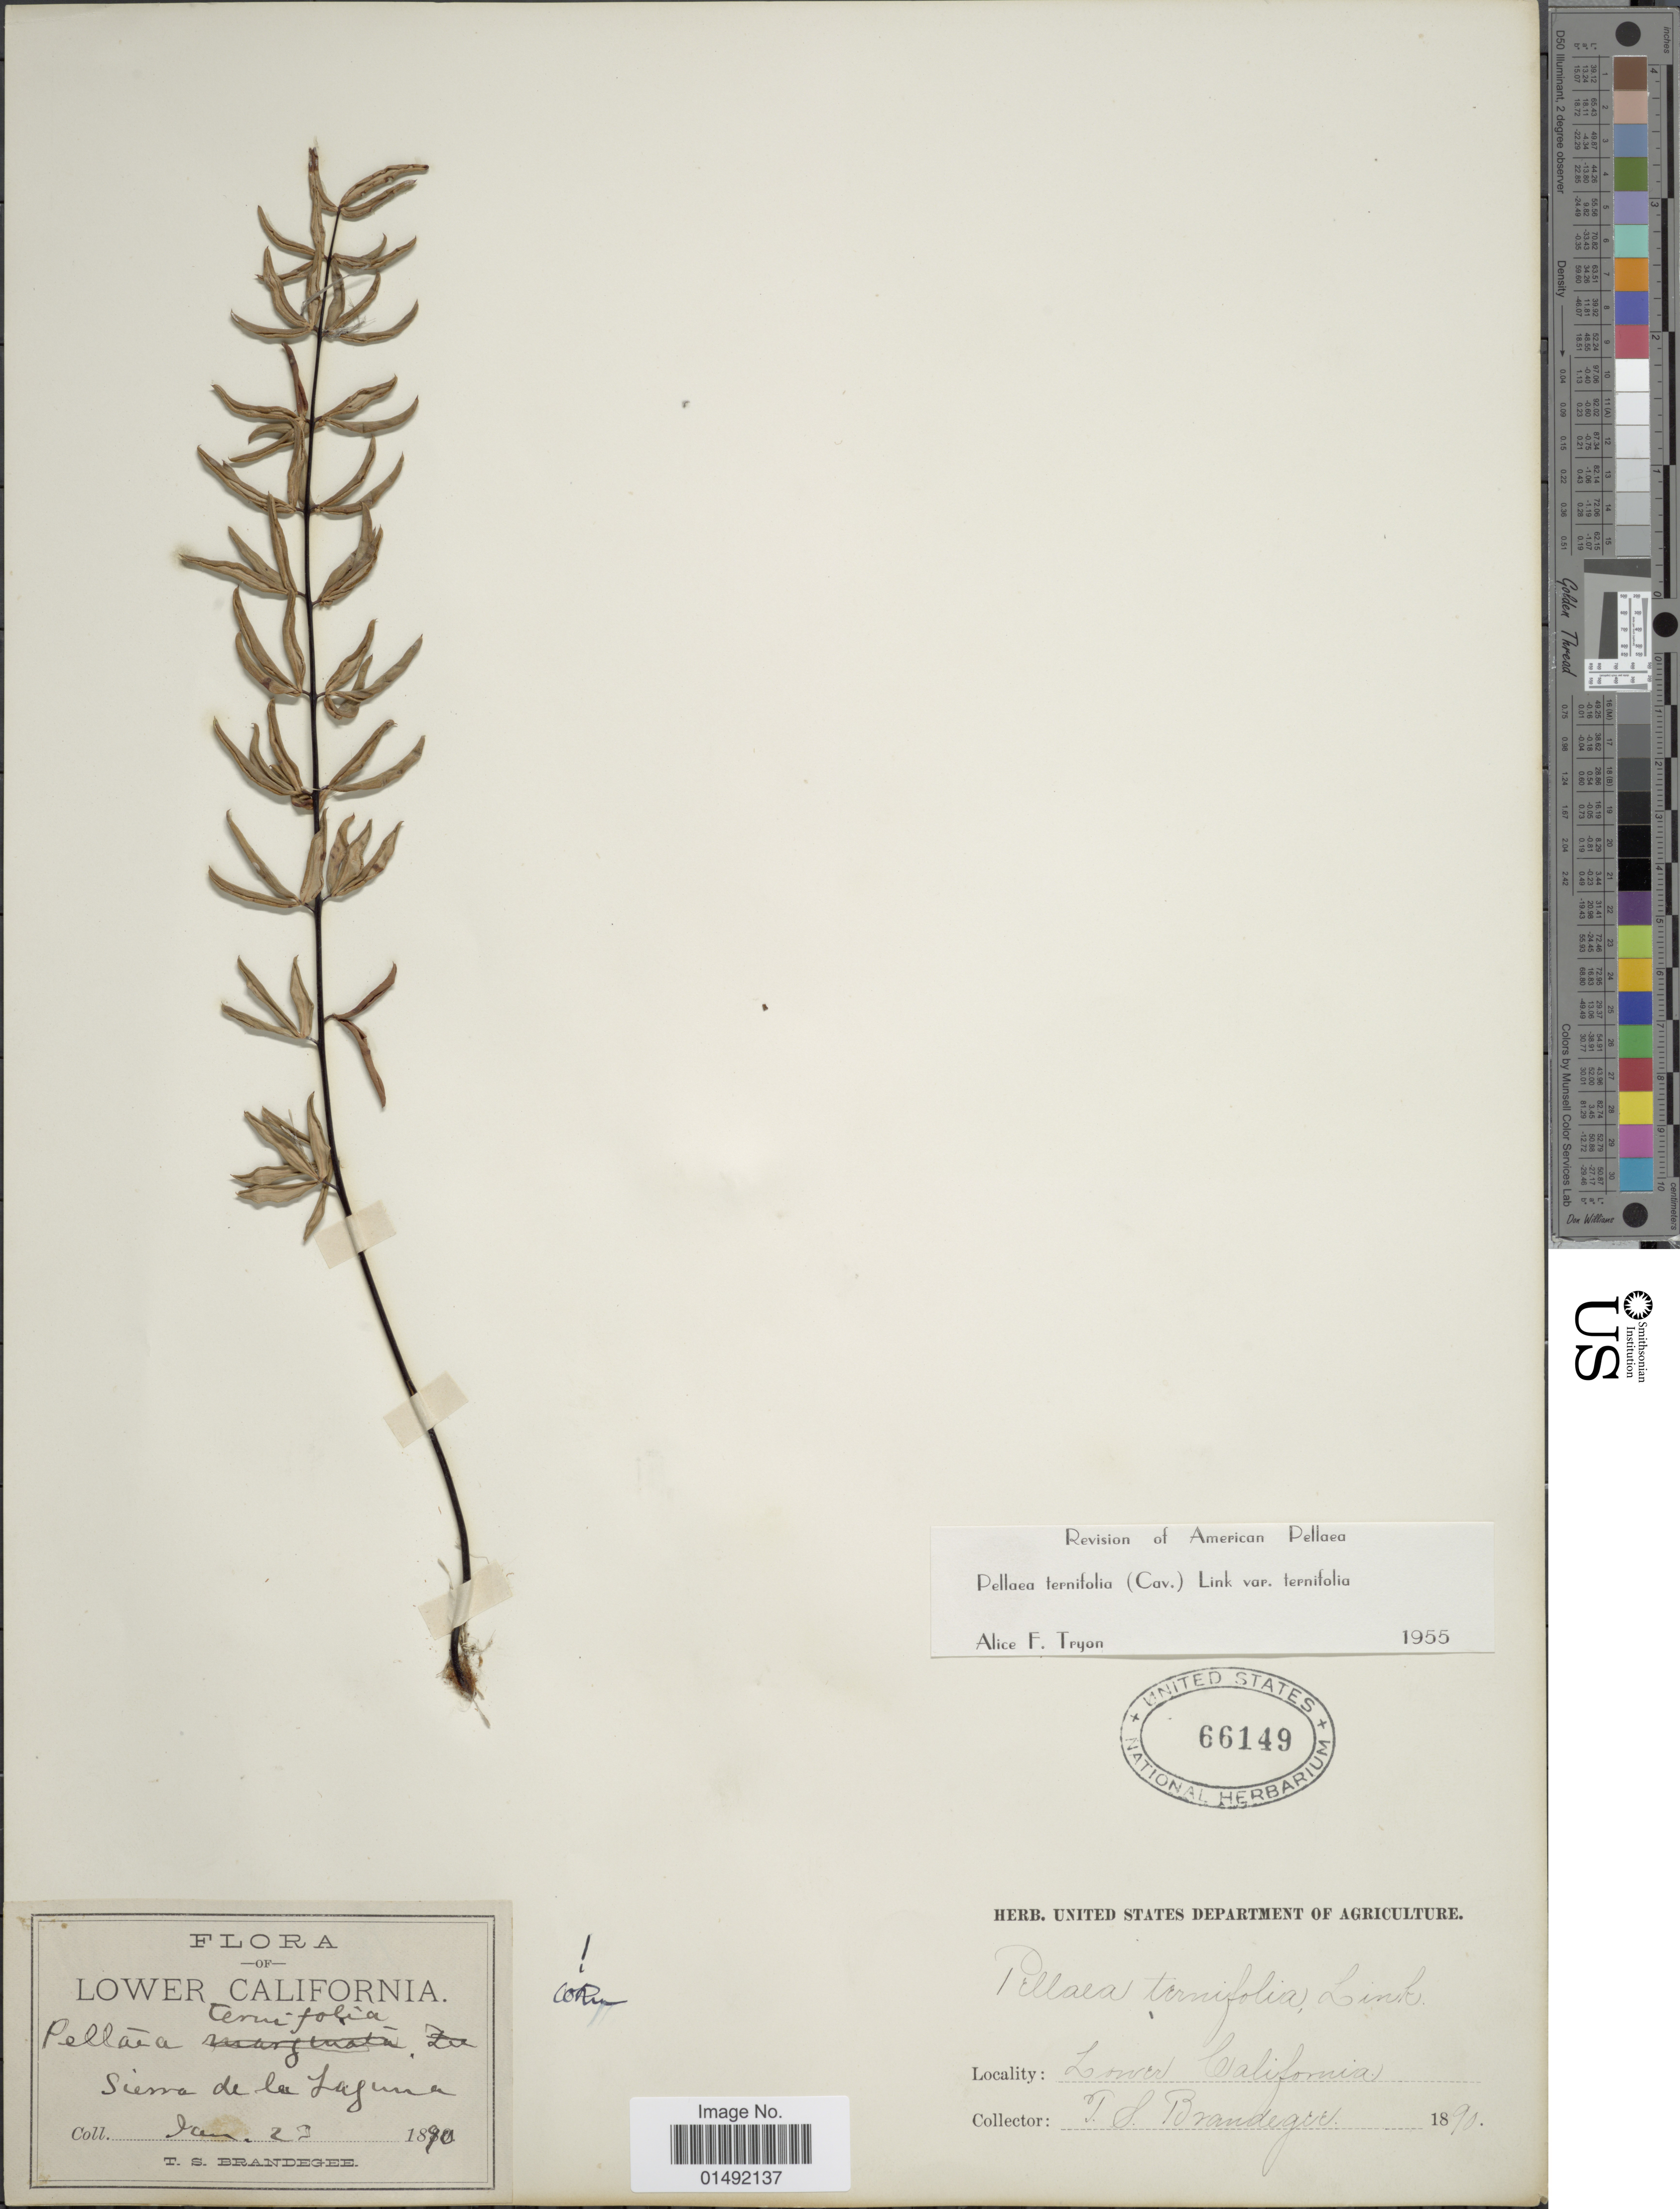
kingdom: Plantae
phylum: Tracheophyta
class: Polypodiopsida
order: Polypodiales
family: Pteridaceae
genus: Pellaea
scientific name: Pellaea ternifolia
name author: (Cav.) Link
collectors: T. S. Brandegee (herbarium)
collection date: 1890-01-23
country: Mexico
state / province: Baja California Sur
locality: Lower California, Sierra de la Laguna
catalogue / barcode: US 66149